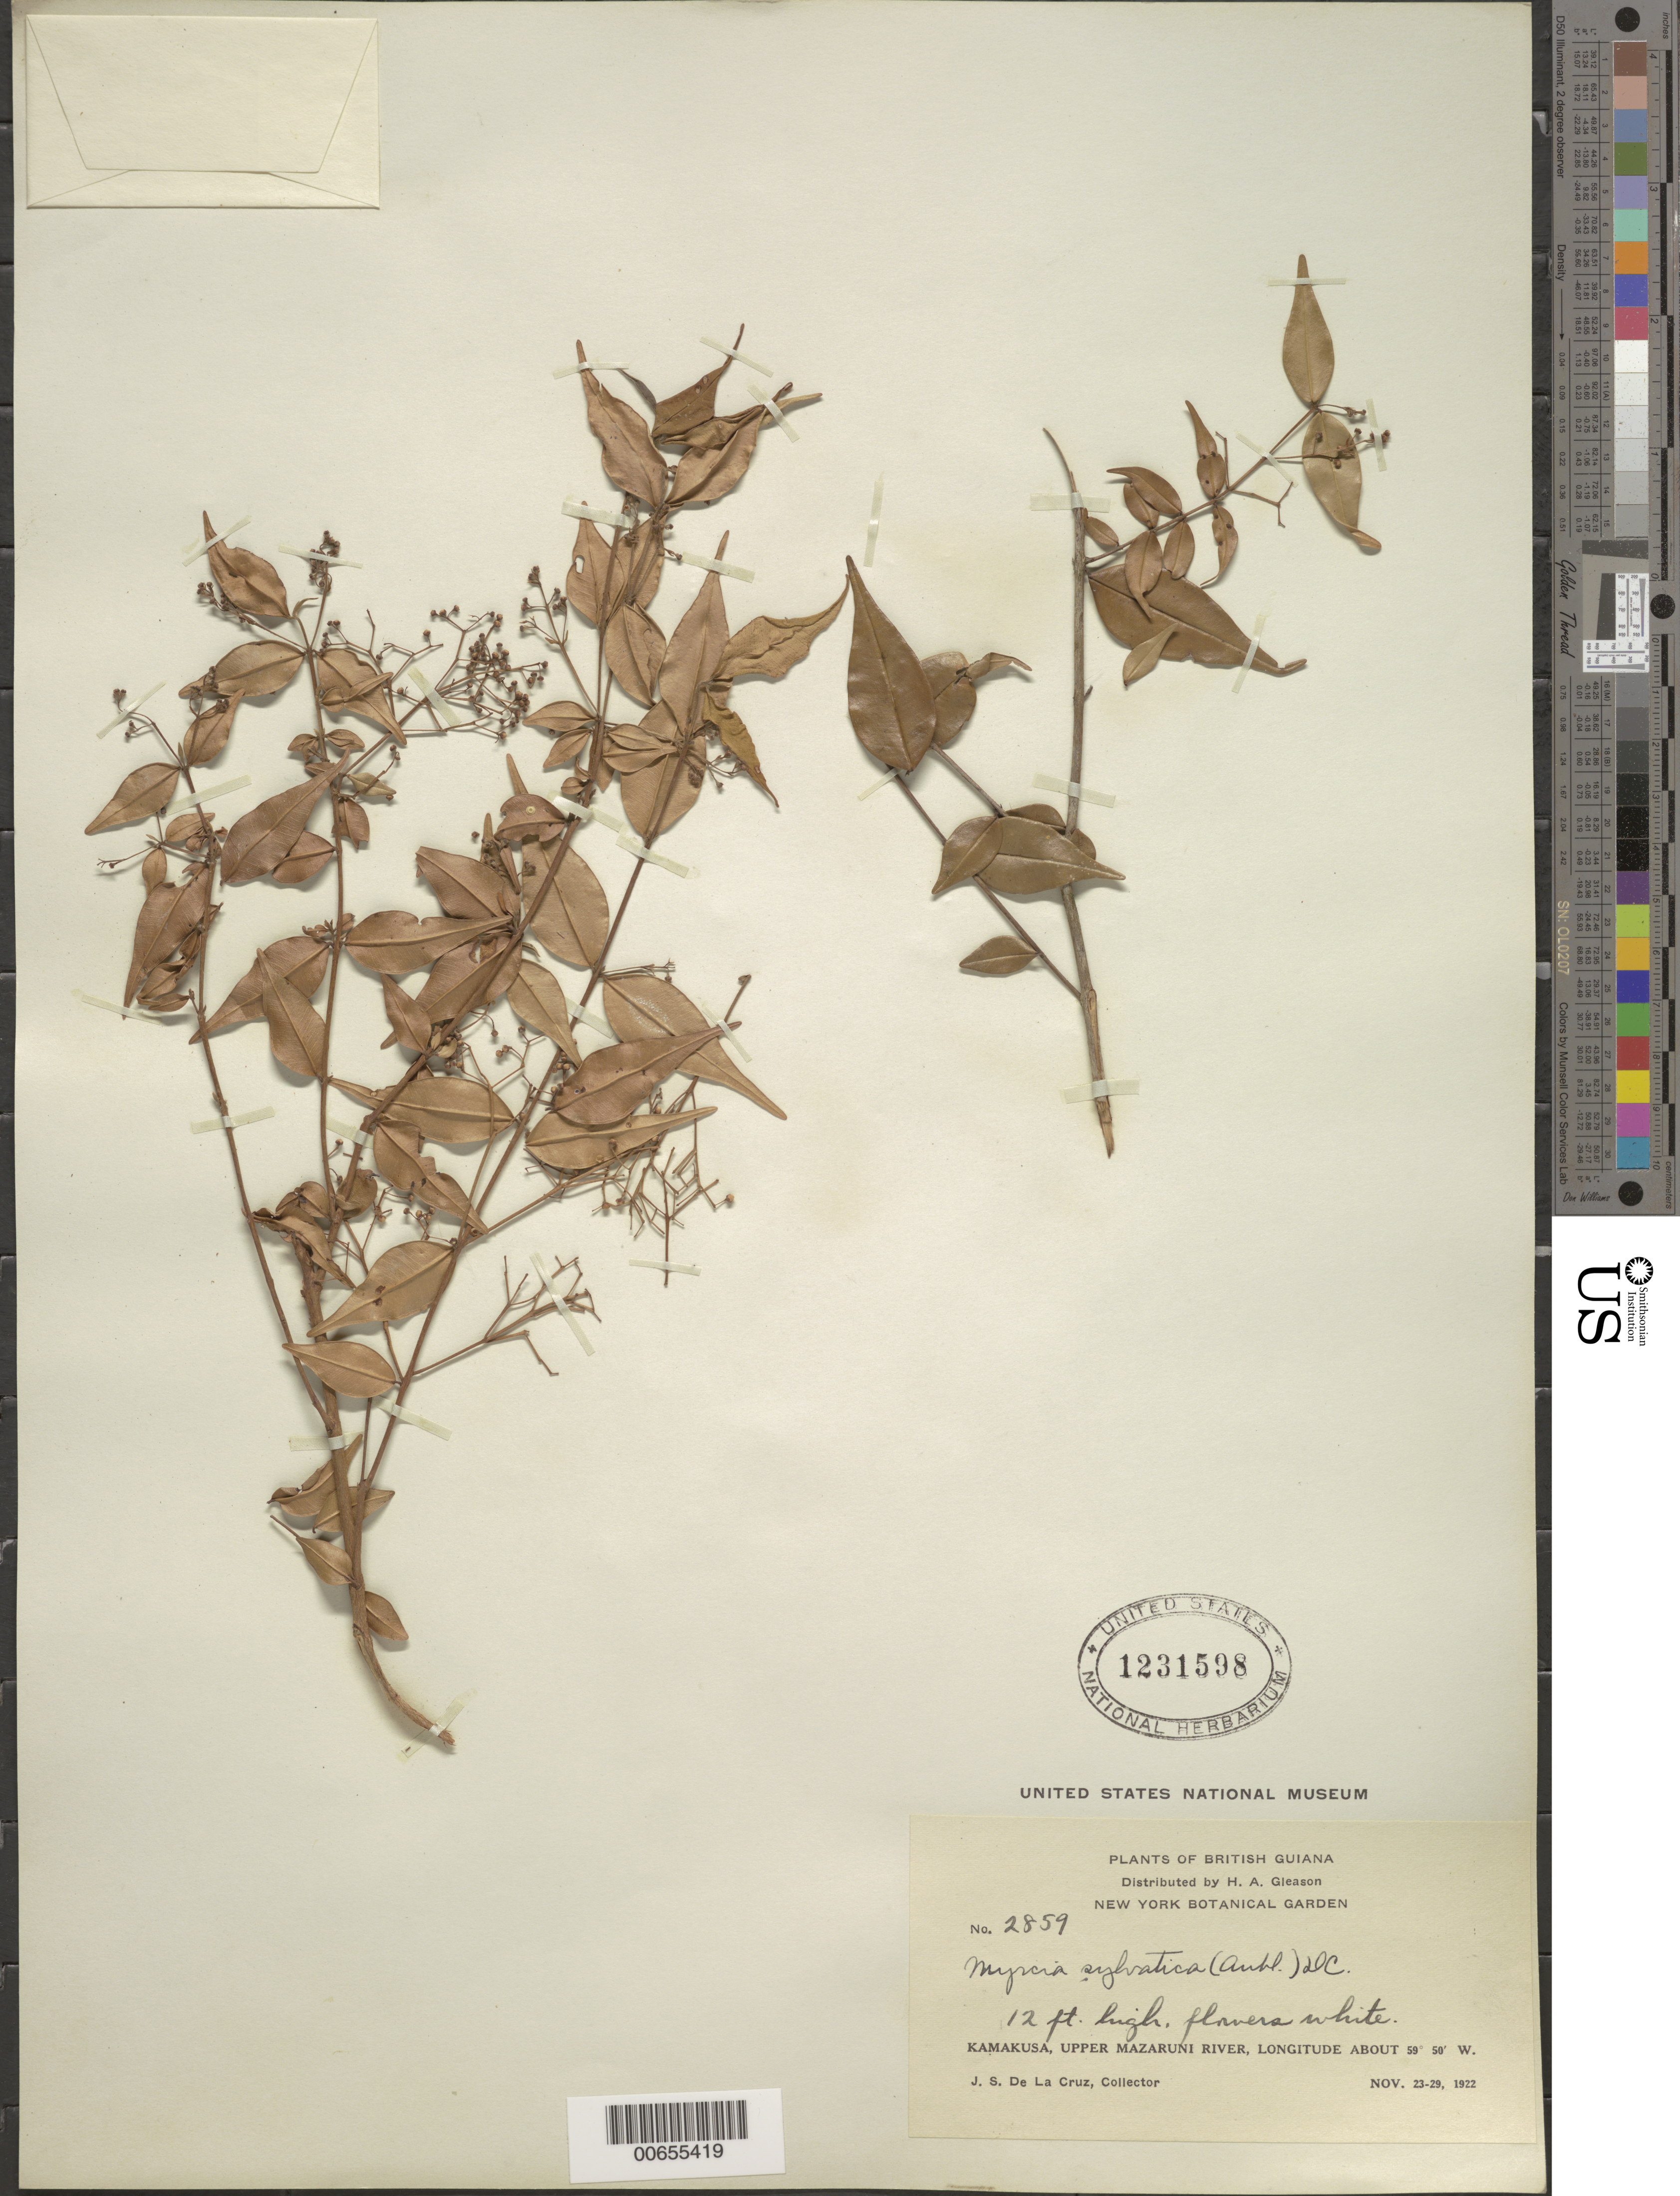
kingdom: Plantae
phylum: Tracheophyta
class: Magnoliopsida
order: Myrtales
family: Myrtaceae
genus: Myrcia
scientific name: Myrcia sylvatica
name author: (G. Mey.) DC.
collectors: J. S. de la Cruz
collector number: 2859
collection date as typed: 23-Nov-22 to 29-Nov-22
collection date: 1922-11-23/1922-11-29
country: Guyana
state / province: Cuyuni-Mazaruni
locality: Kamakusa, Upper Mazaruni R.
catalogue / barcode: US 1231598